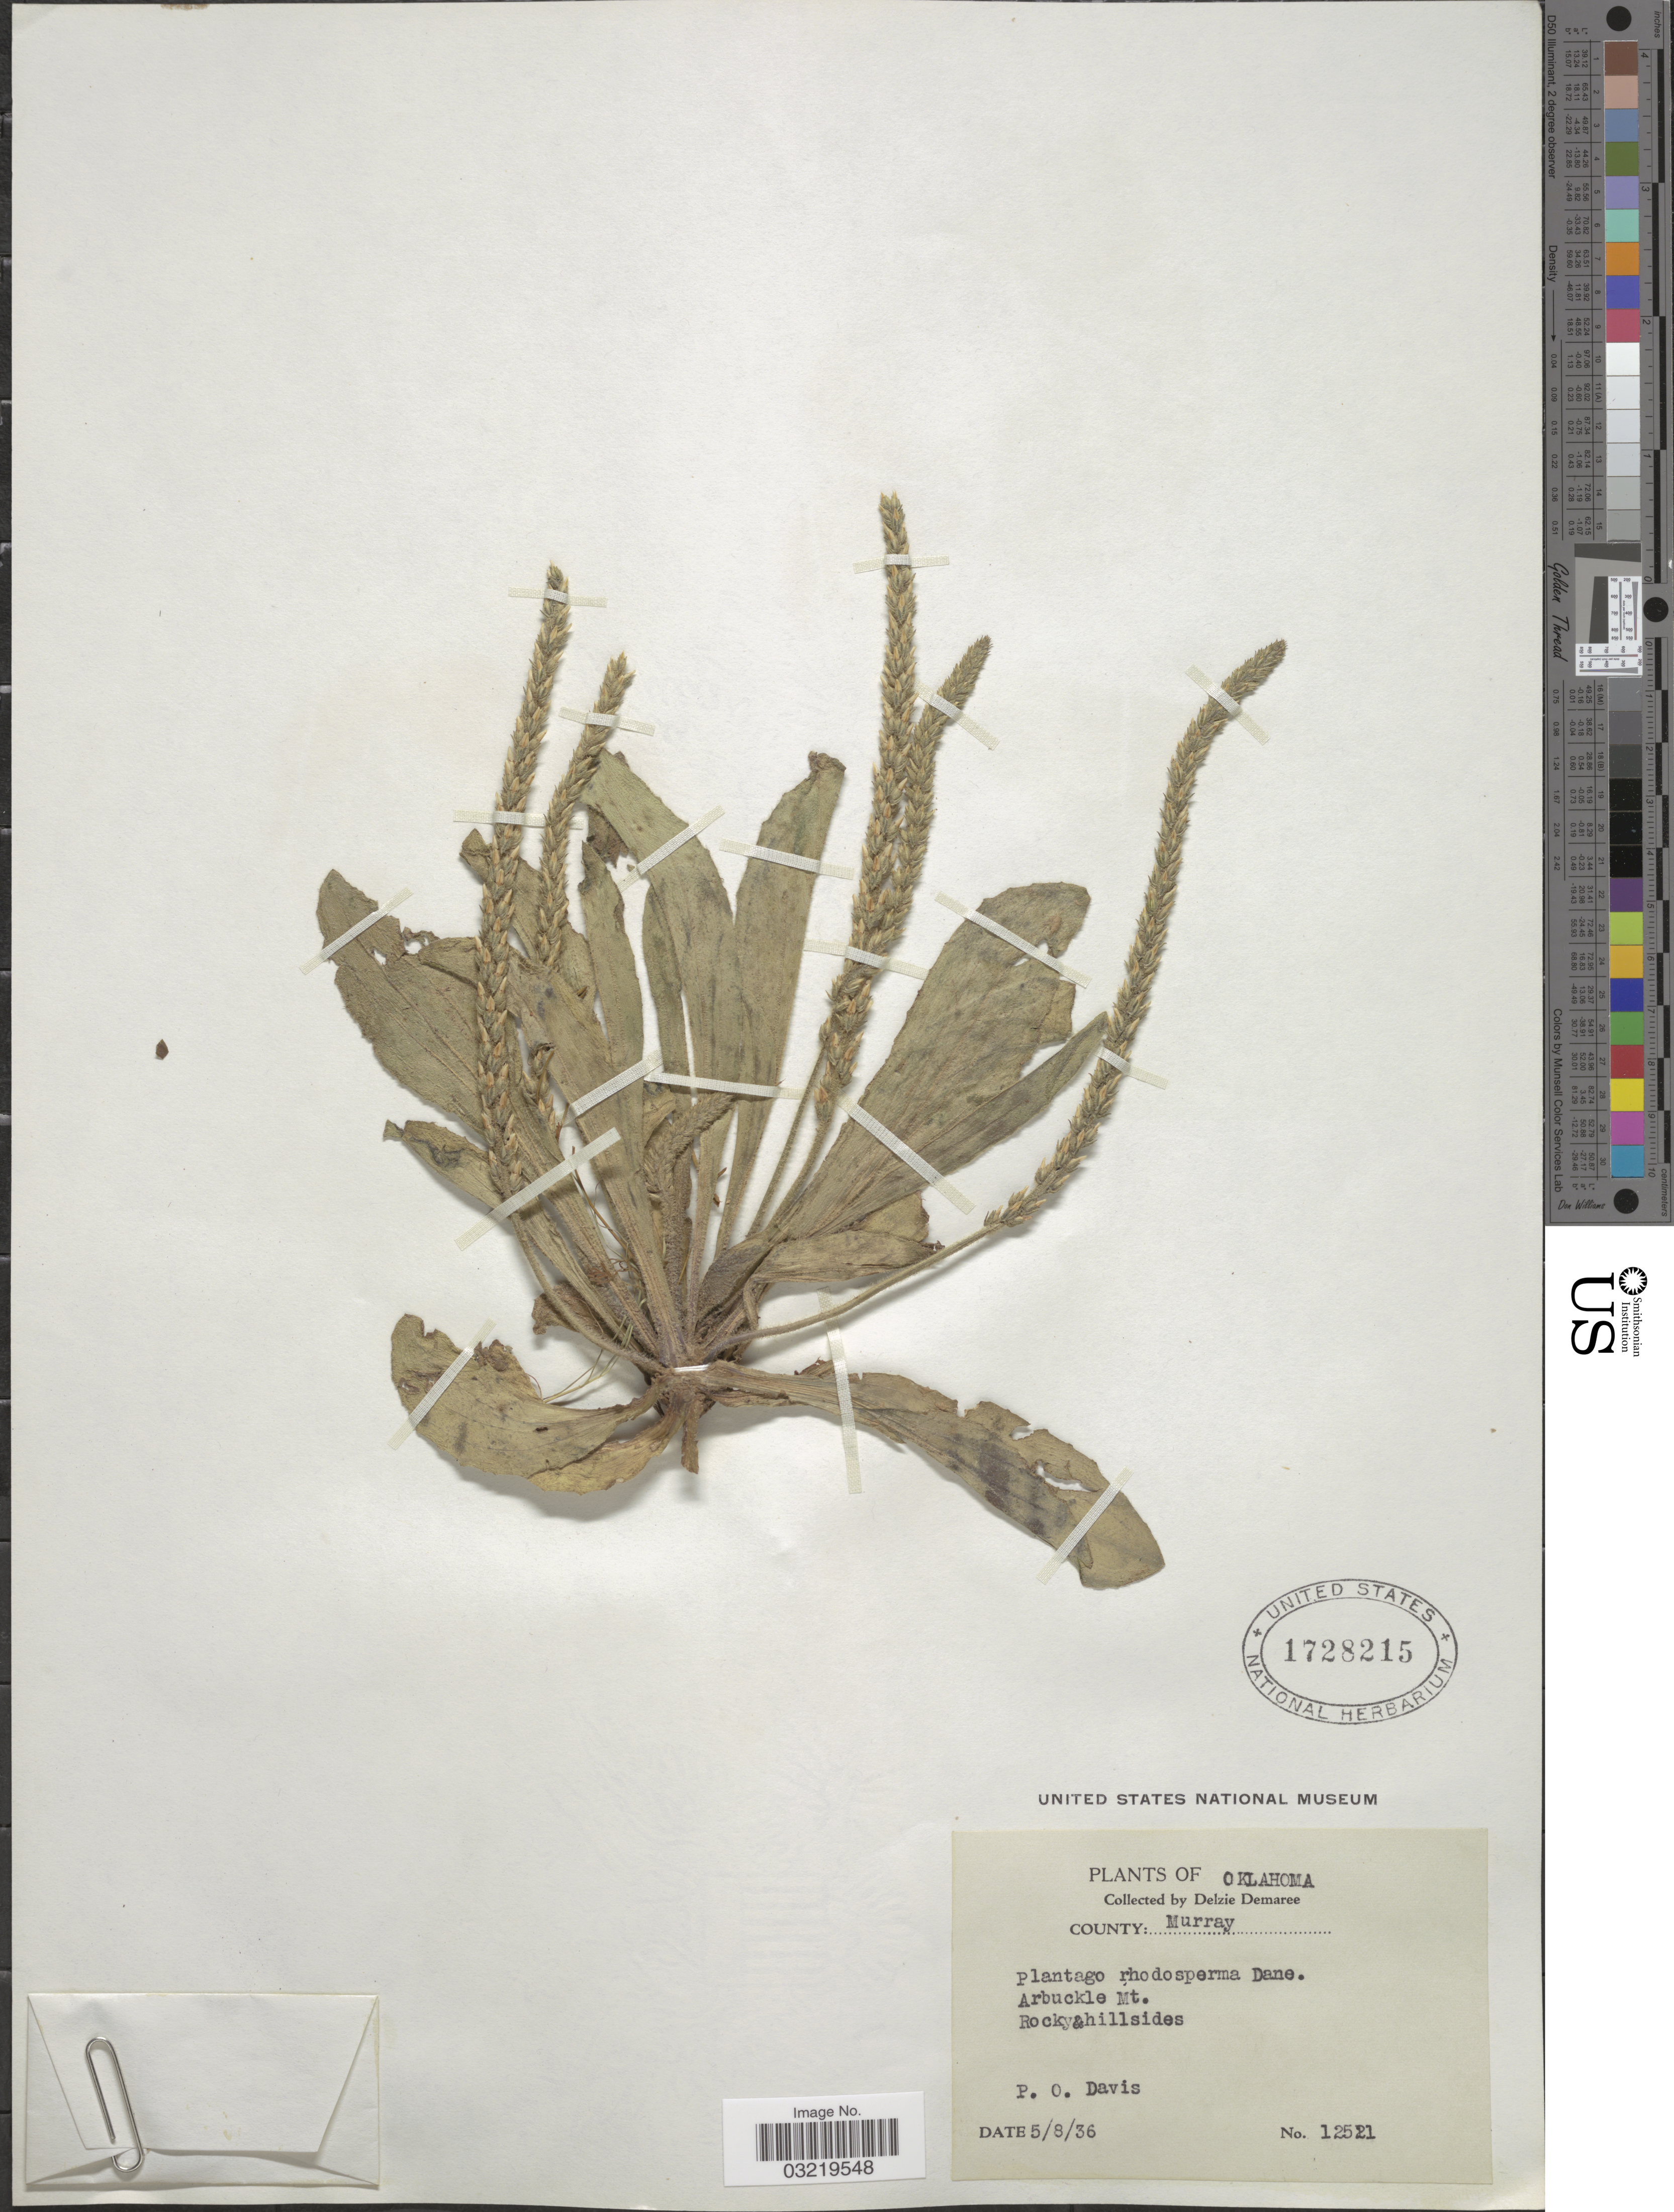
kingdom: Plantae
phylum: Tracheophyta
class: Magnoliopsida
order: Lamiales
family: Plantaginaceae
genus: Plantago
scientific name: Plantago rhodosperma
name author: Decne.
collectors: D. Demaree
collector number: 12521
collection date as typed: Transcribed d/m/y: 8/5/36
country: United States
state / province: Oklahoma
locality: County: Murray. Arbuckle Mt. Rocky & hillsides. P. O. Davis.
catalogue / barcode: US 1728215